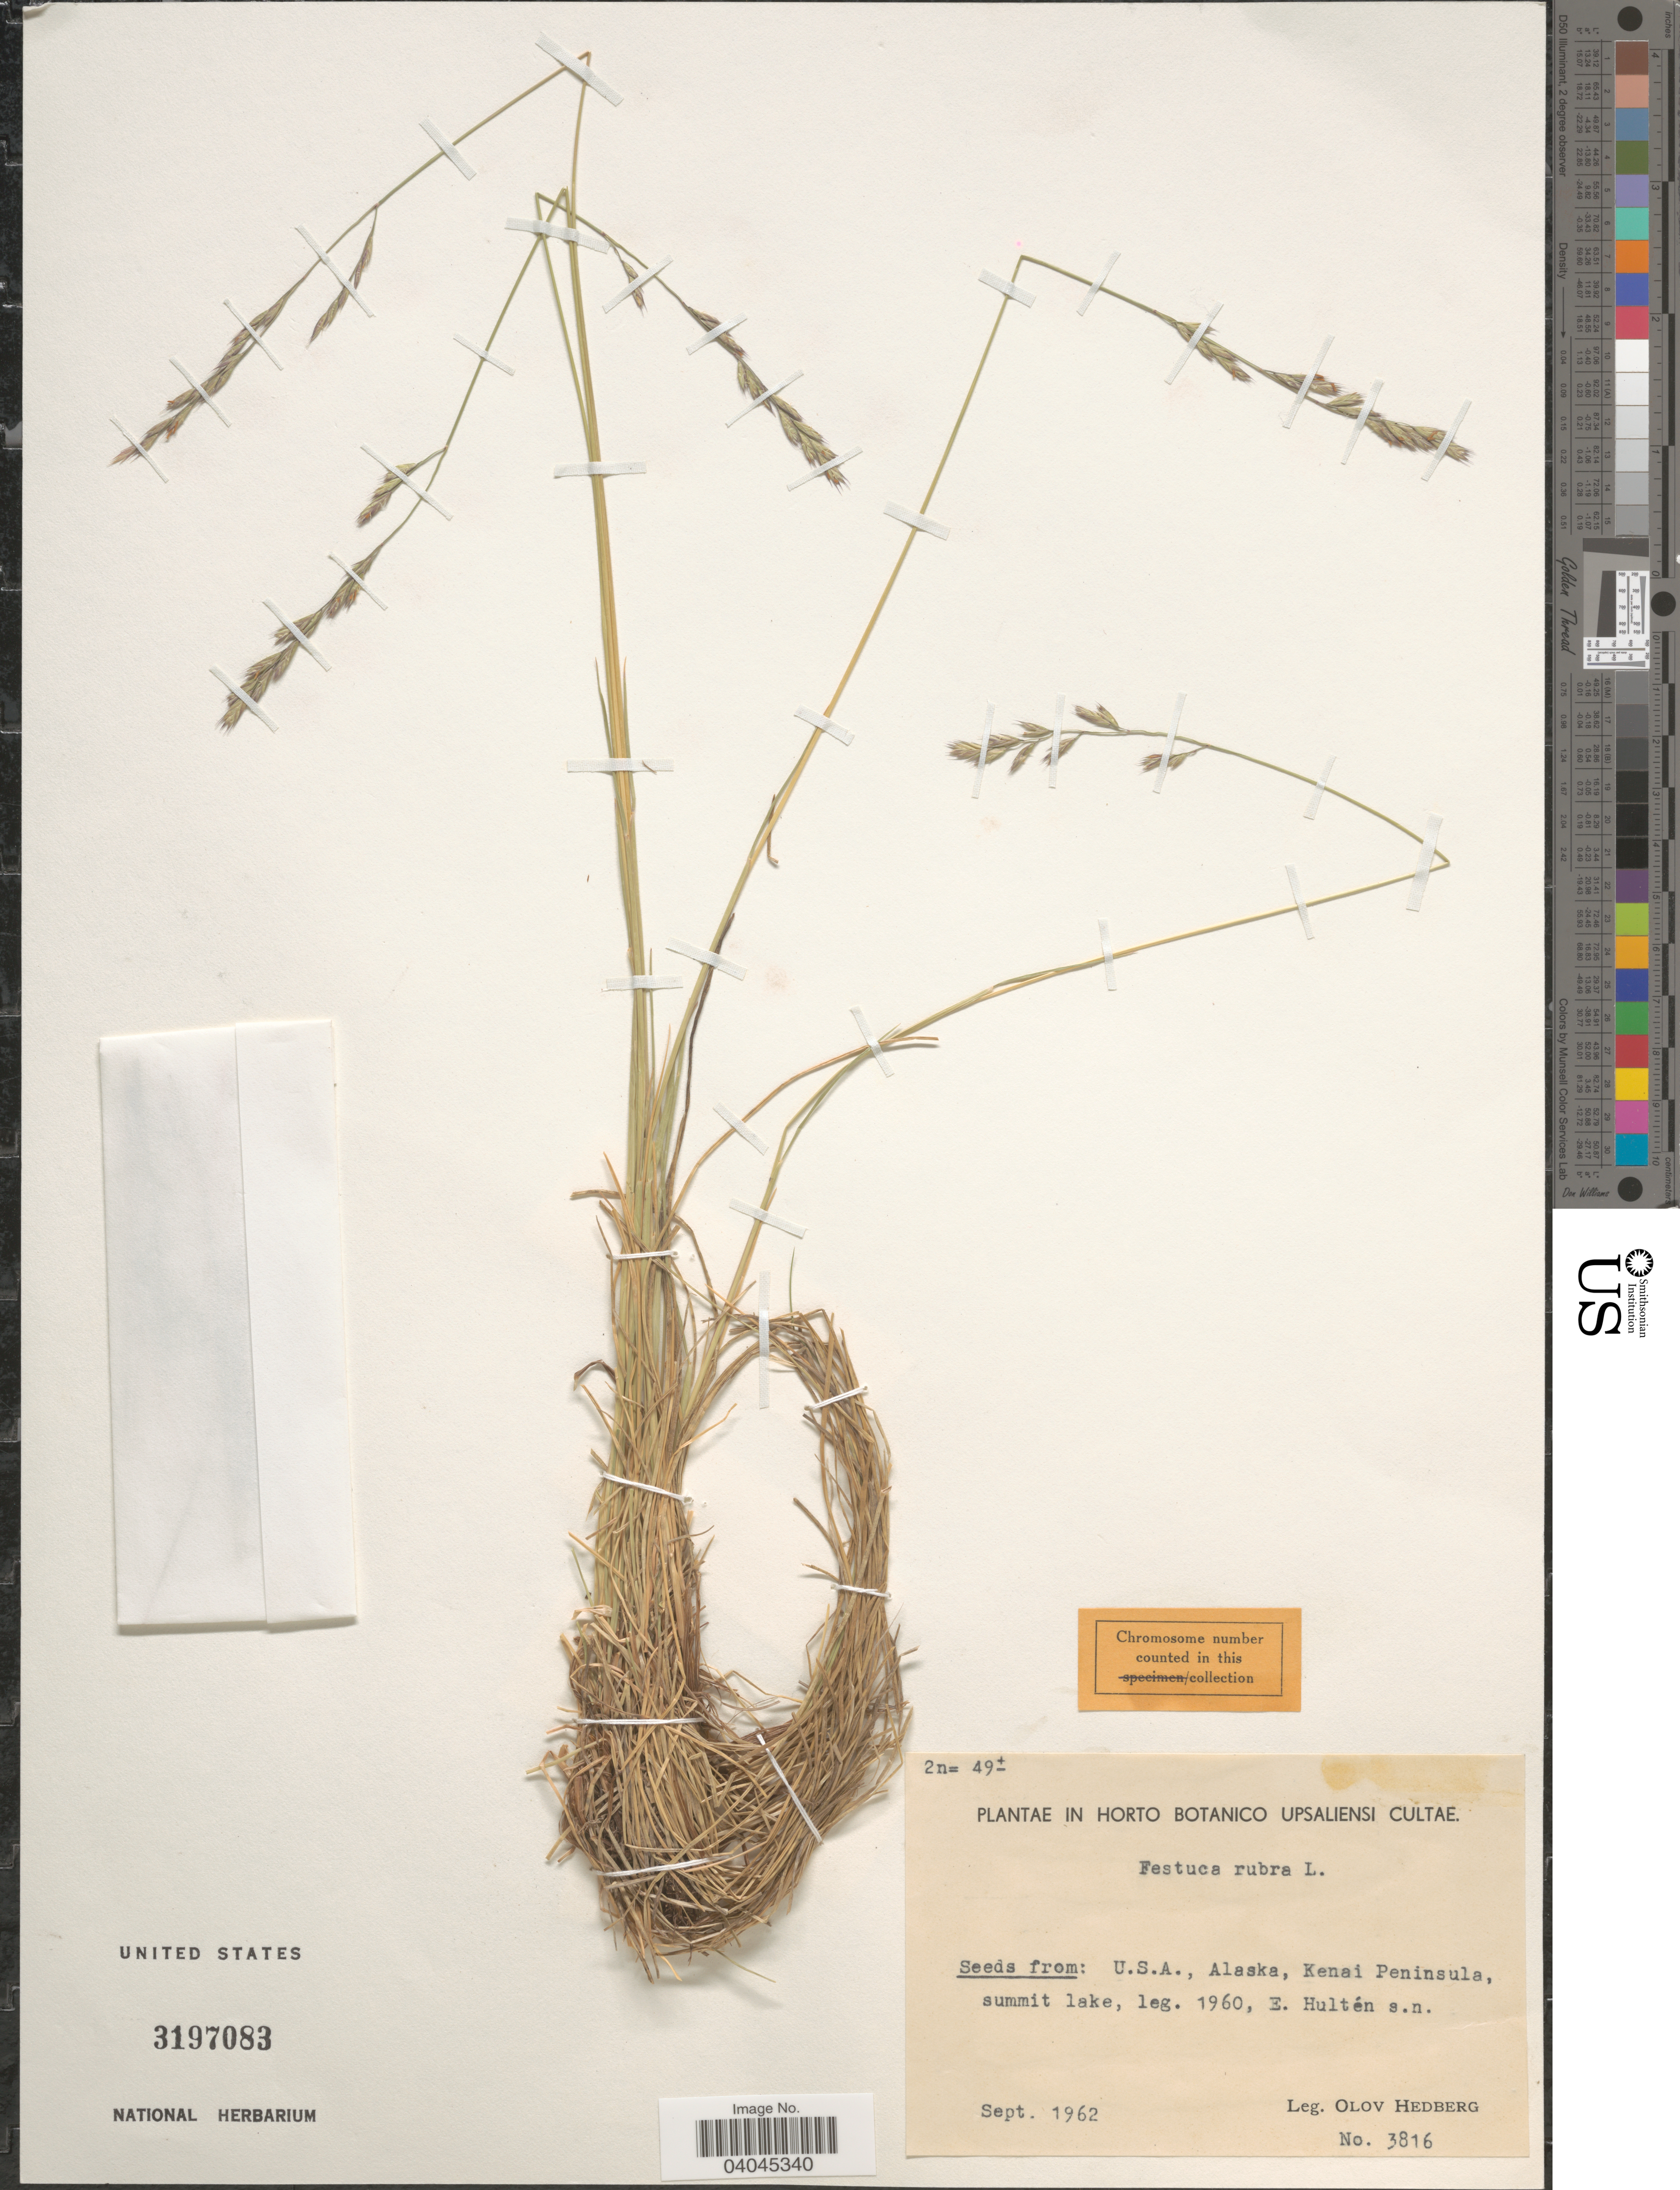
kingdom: Plantae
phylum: Tracheophyta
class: Liliopsida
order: Poales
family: Poaceae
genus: Festuca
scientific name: Festuca rubra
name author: L.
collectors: O. Hedberg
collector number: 3816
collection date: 1962-09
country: Sweden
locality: In Horto Botanico Upsaliensi.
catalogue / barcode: US 3197083